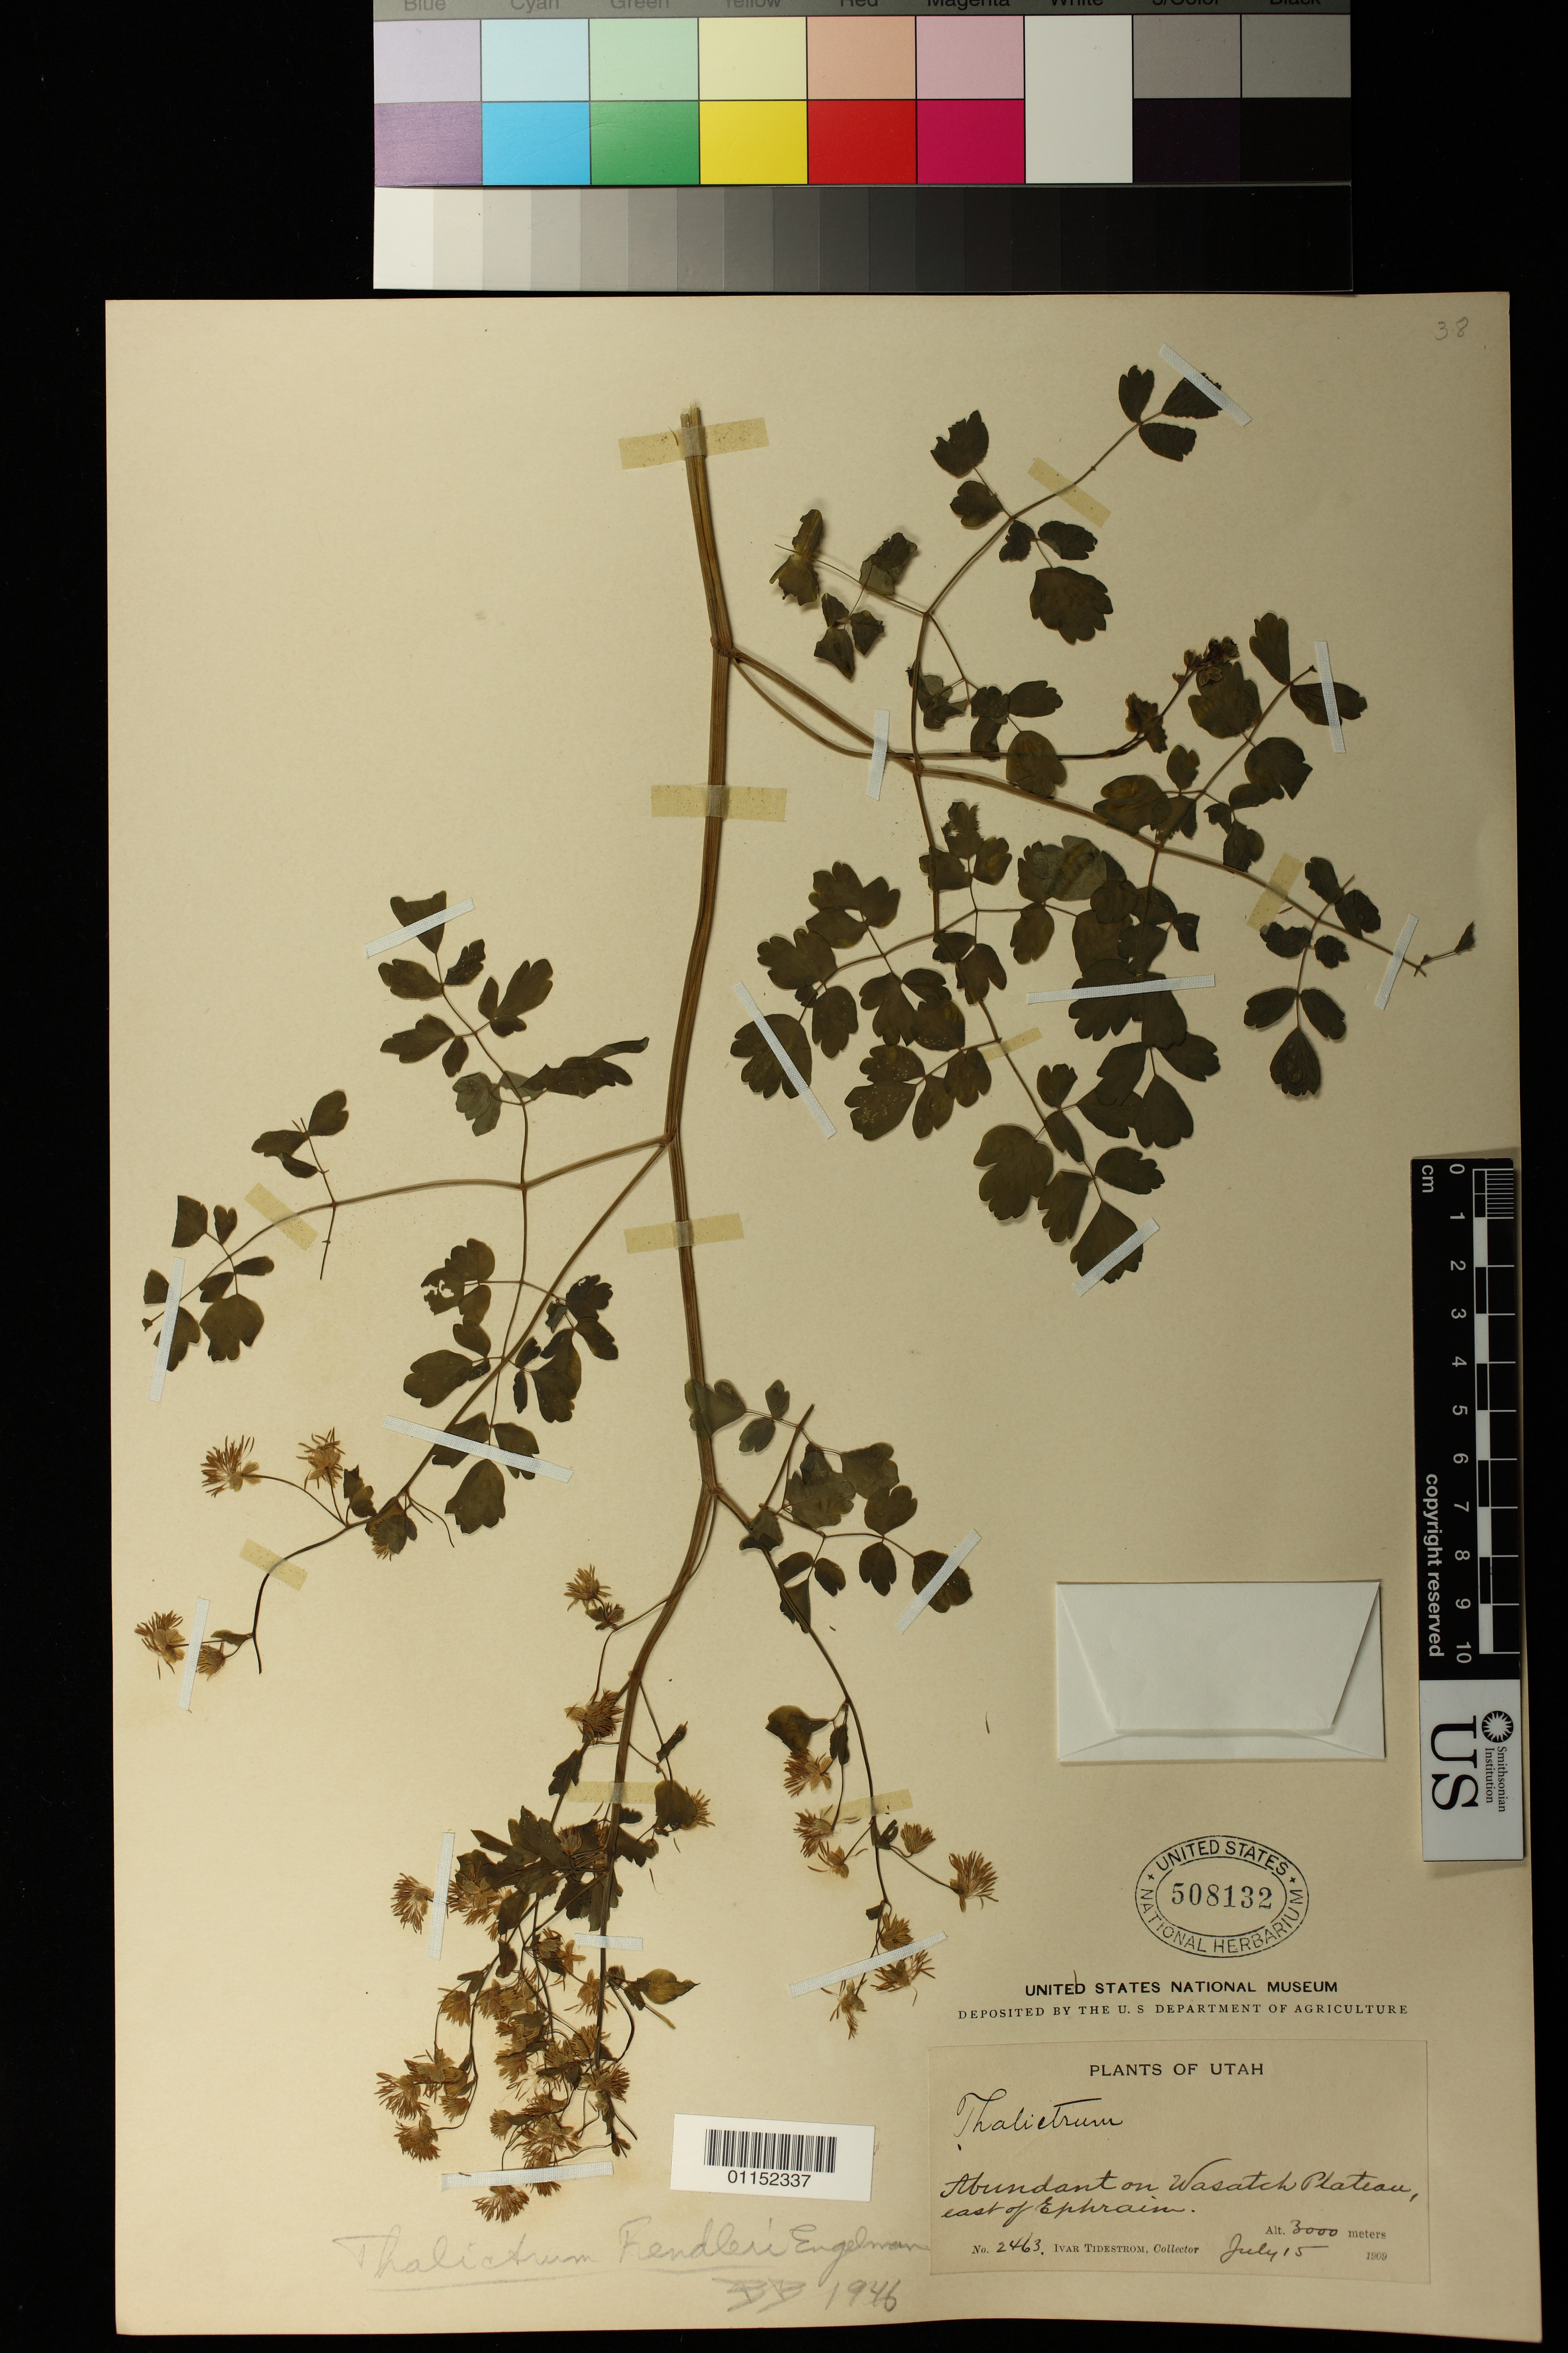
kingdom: Plantae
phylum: Tracheophyta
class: Magnoliopsida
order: Ranunculales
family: Ranunculaceae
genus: Thalictrum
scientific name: Thalictrum fendleri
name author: Engelm. ex A. Gray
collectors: I. F. Tidestrom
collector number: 2463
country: United States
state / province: Utah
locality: Wasatch Plateau, E of Ephraim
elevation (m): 3000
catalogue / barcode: US 50832